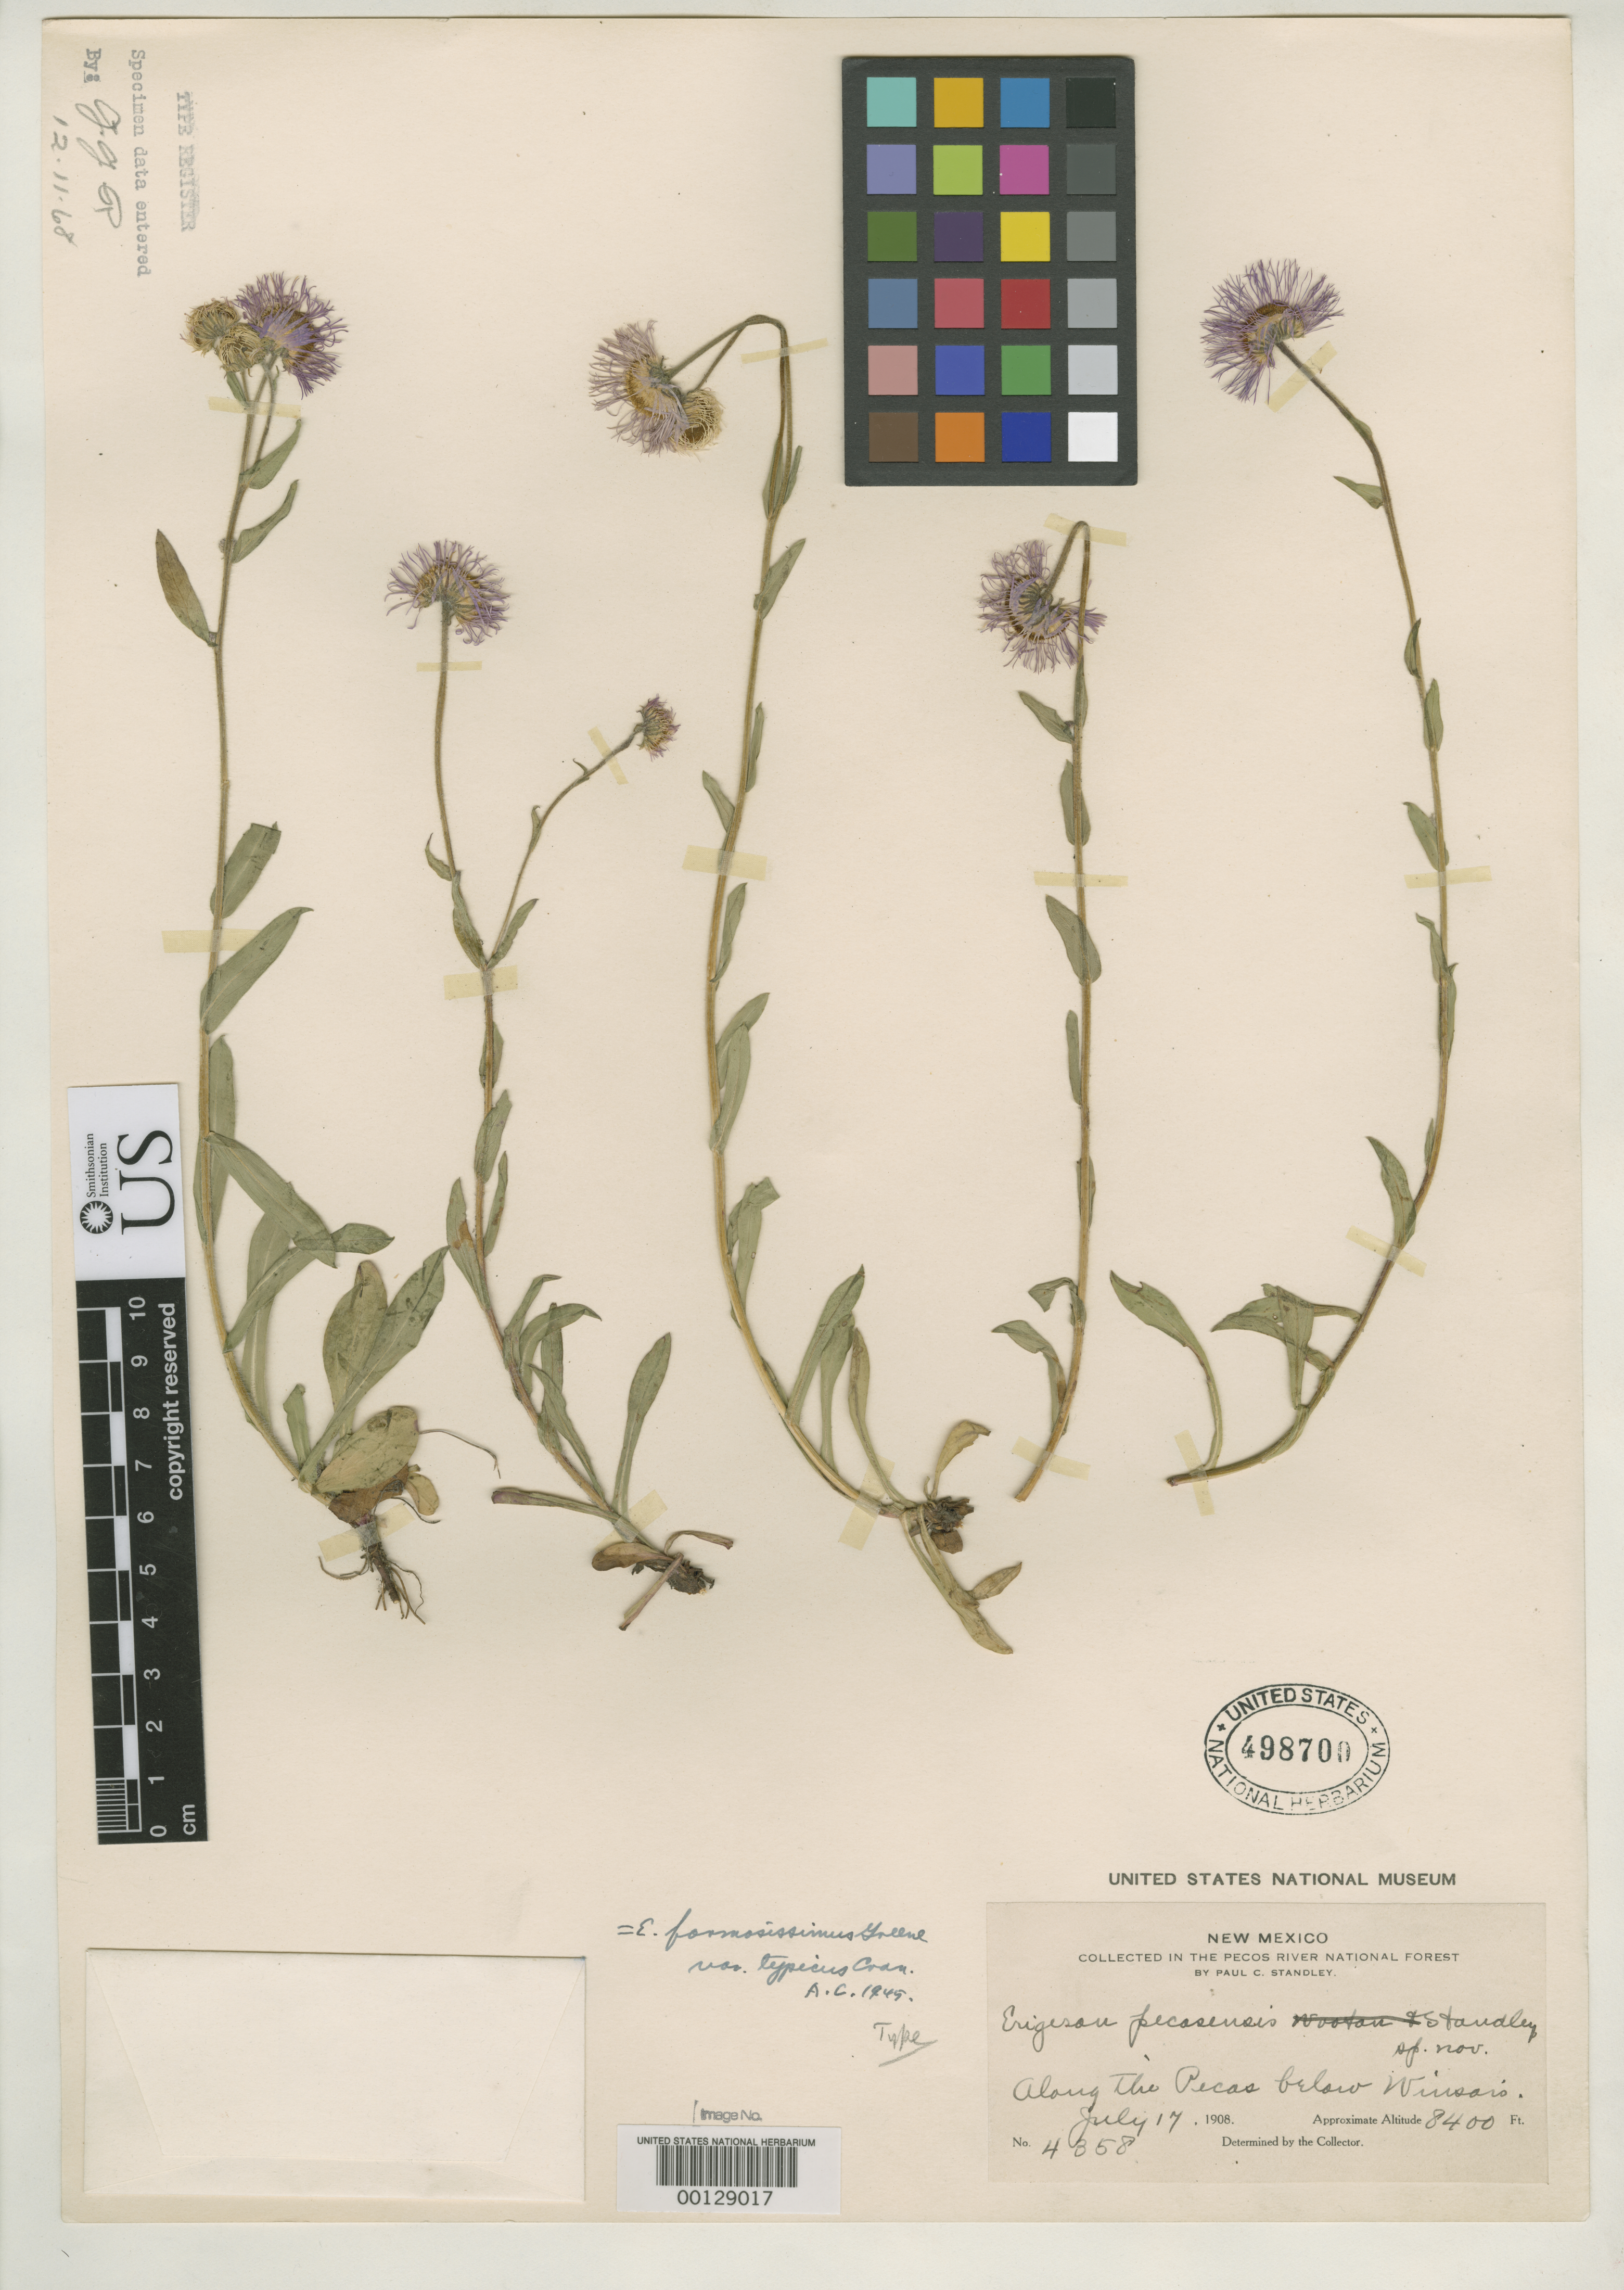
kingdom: Plantae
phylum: Tracheophyta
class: Magnoliopsida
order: Asterales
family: Asteraceae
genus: Erigeron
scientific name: Erigeron pecosensis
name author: Standl.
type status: Isotype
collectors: P. C. Standley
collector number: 4358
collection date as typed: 17 Jul 1908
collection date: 1908-07-17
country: United States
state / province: New Mexico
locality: Along River below Winsaio, Pecos River.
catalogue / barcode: US 498700